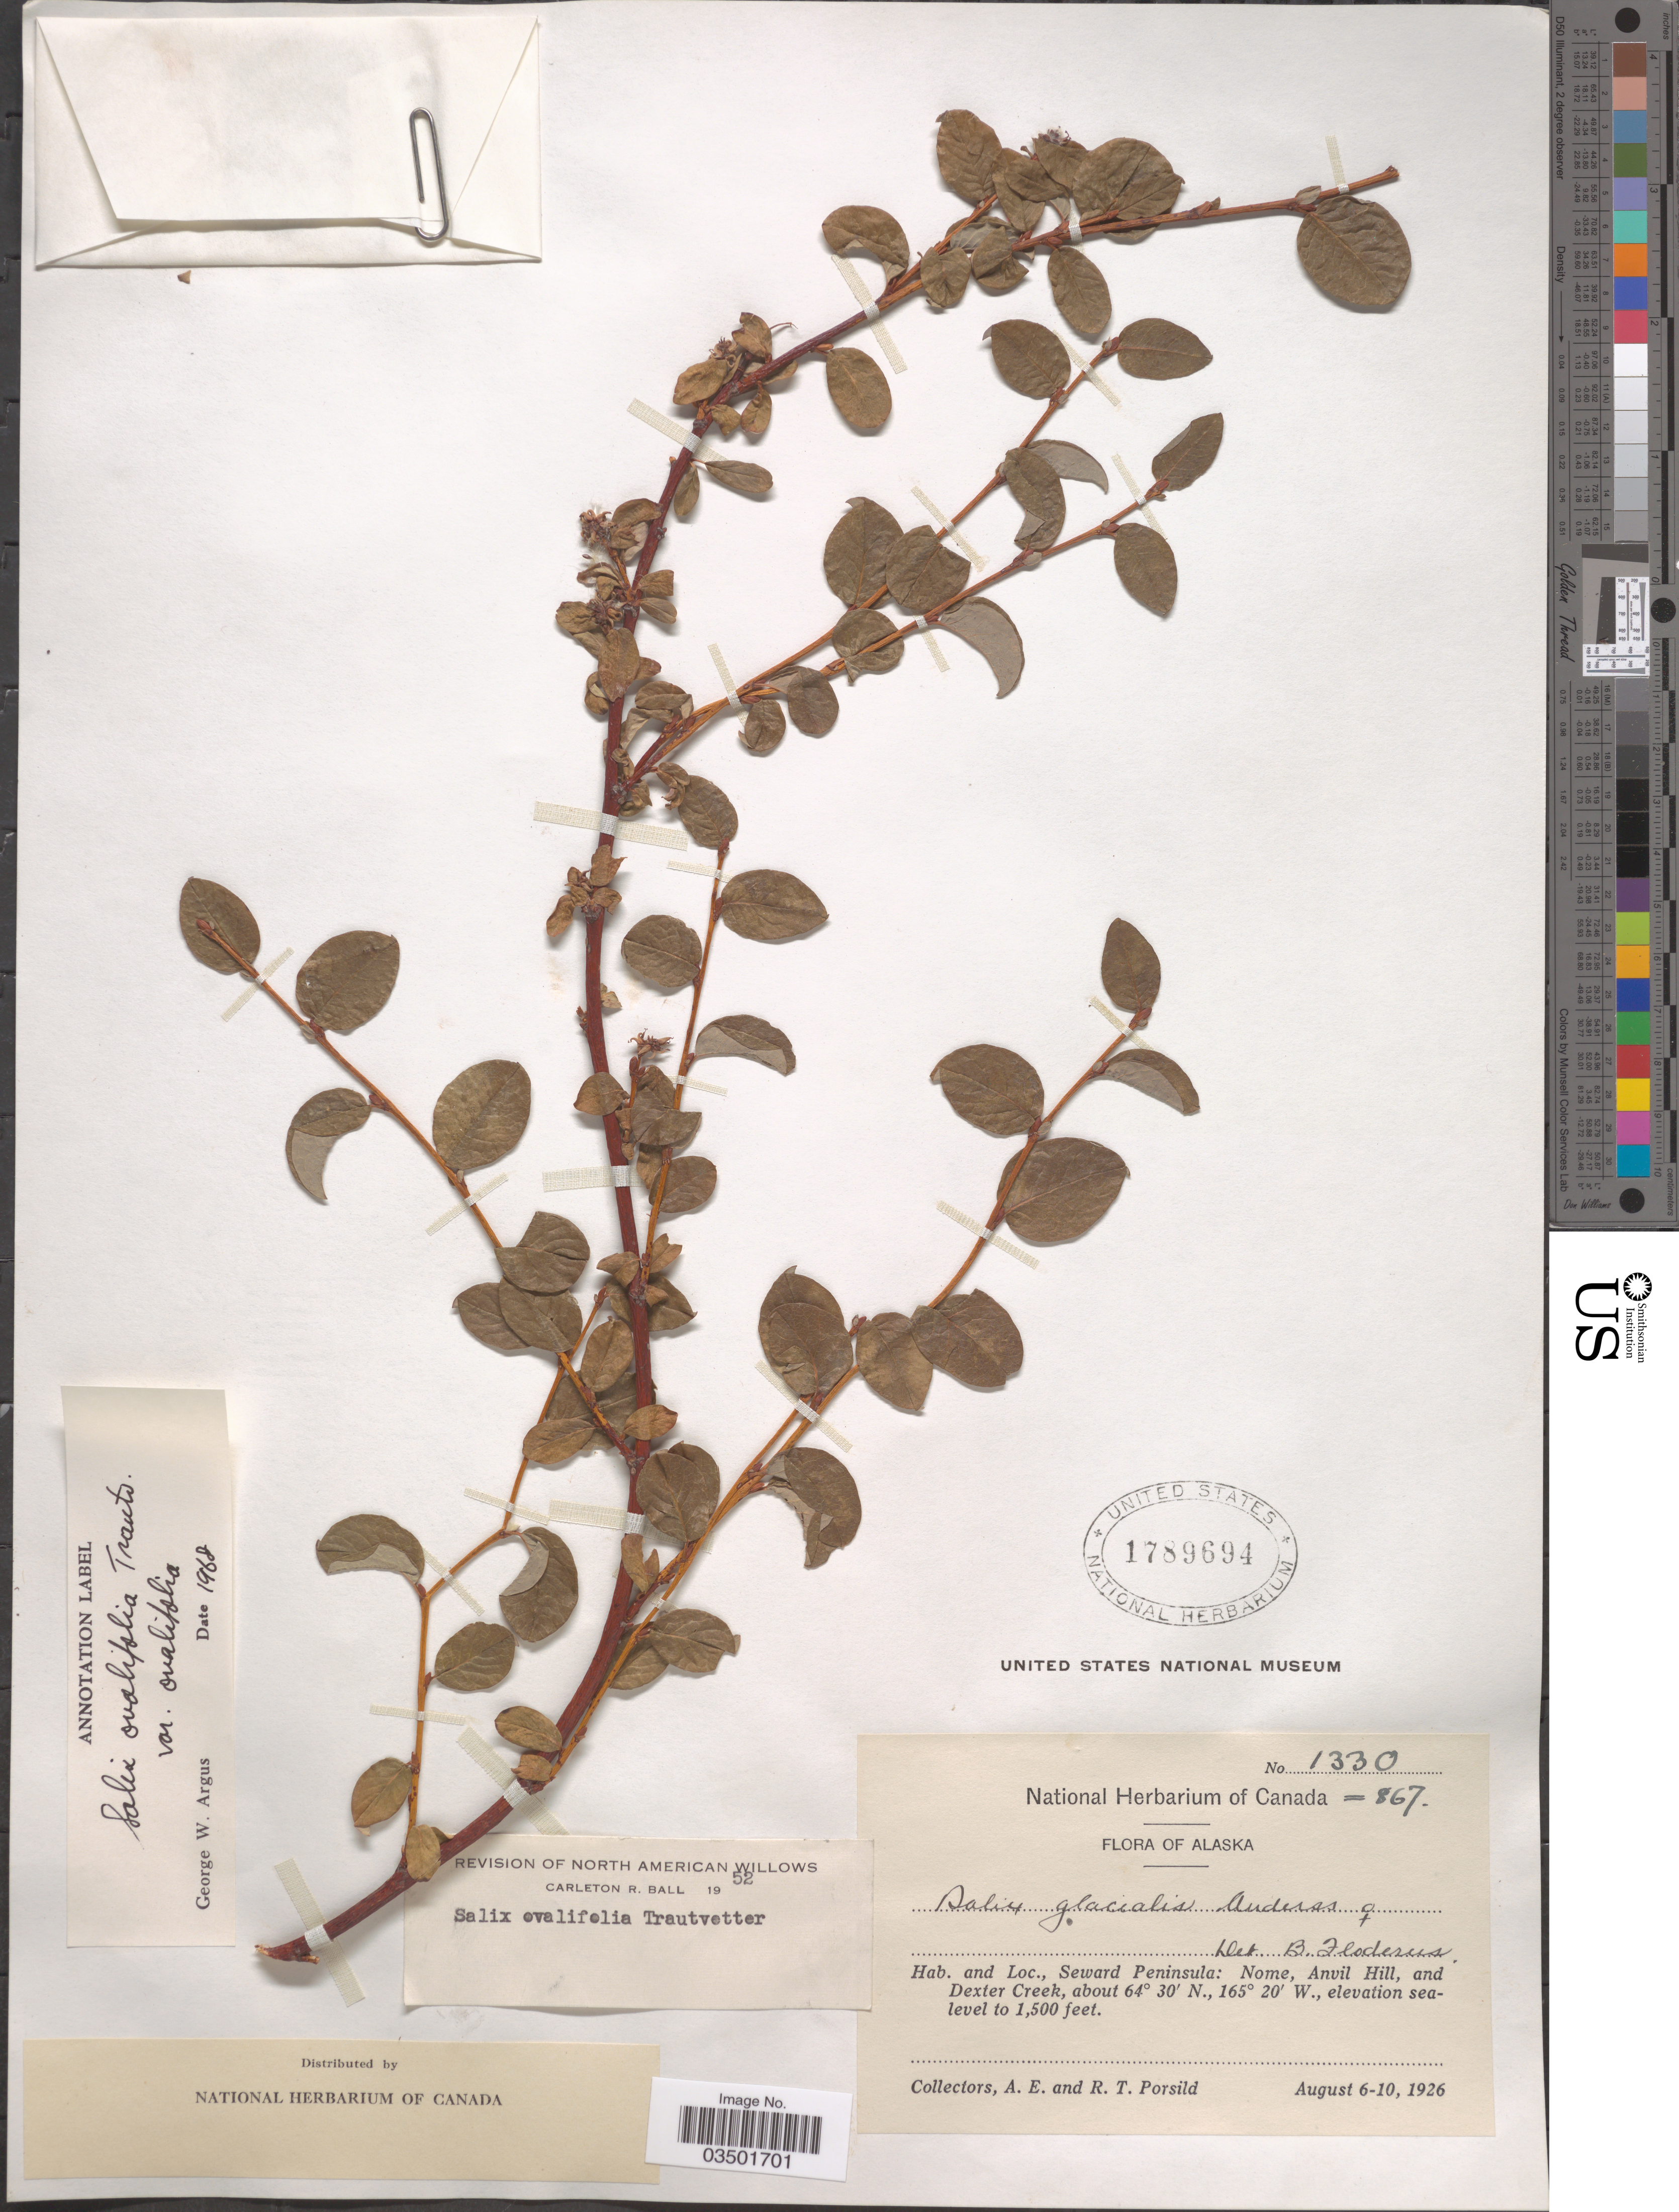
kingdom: Plantae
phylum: Tracheophyta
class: Magnoliopsida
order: Malpighiales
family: Salicaceae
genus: Salix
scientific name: Salix ovalifolia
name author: Trautv.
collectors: A. E. Porsild & R. T. Porsild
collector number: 1330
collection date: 1926-08-06/1926-08-10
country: United States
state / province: Alaska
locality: Seward Peninsula: Nome, Anvil Hill, and Dexter Creek.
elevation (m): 0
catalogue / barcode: US 1789694